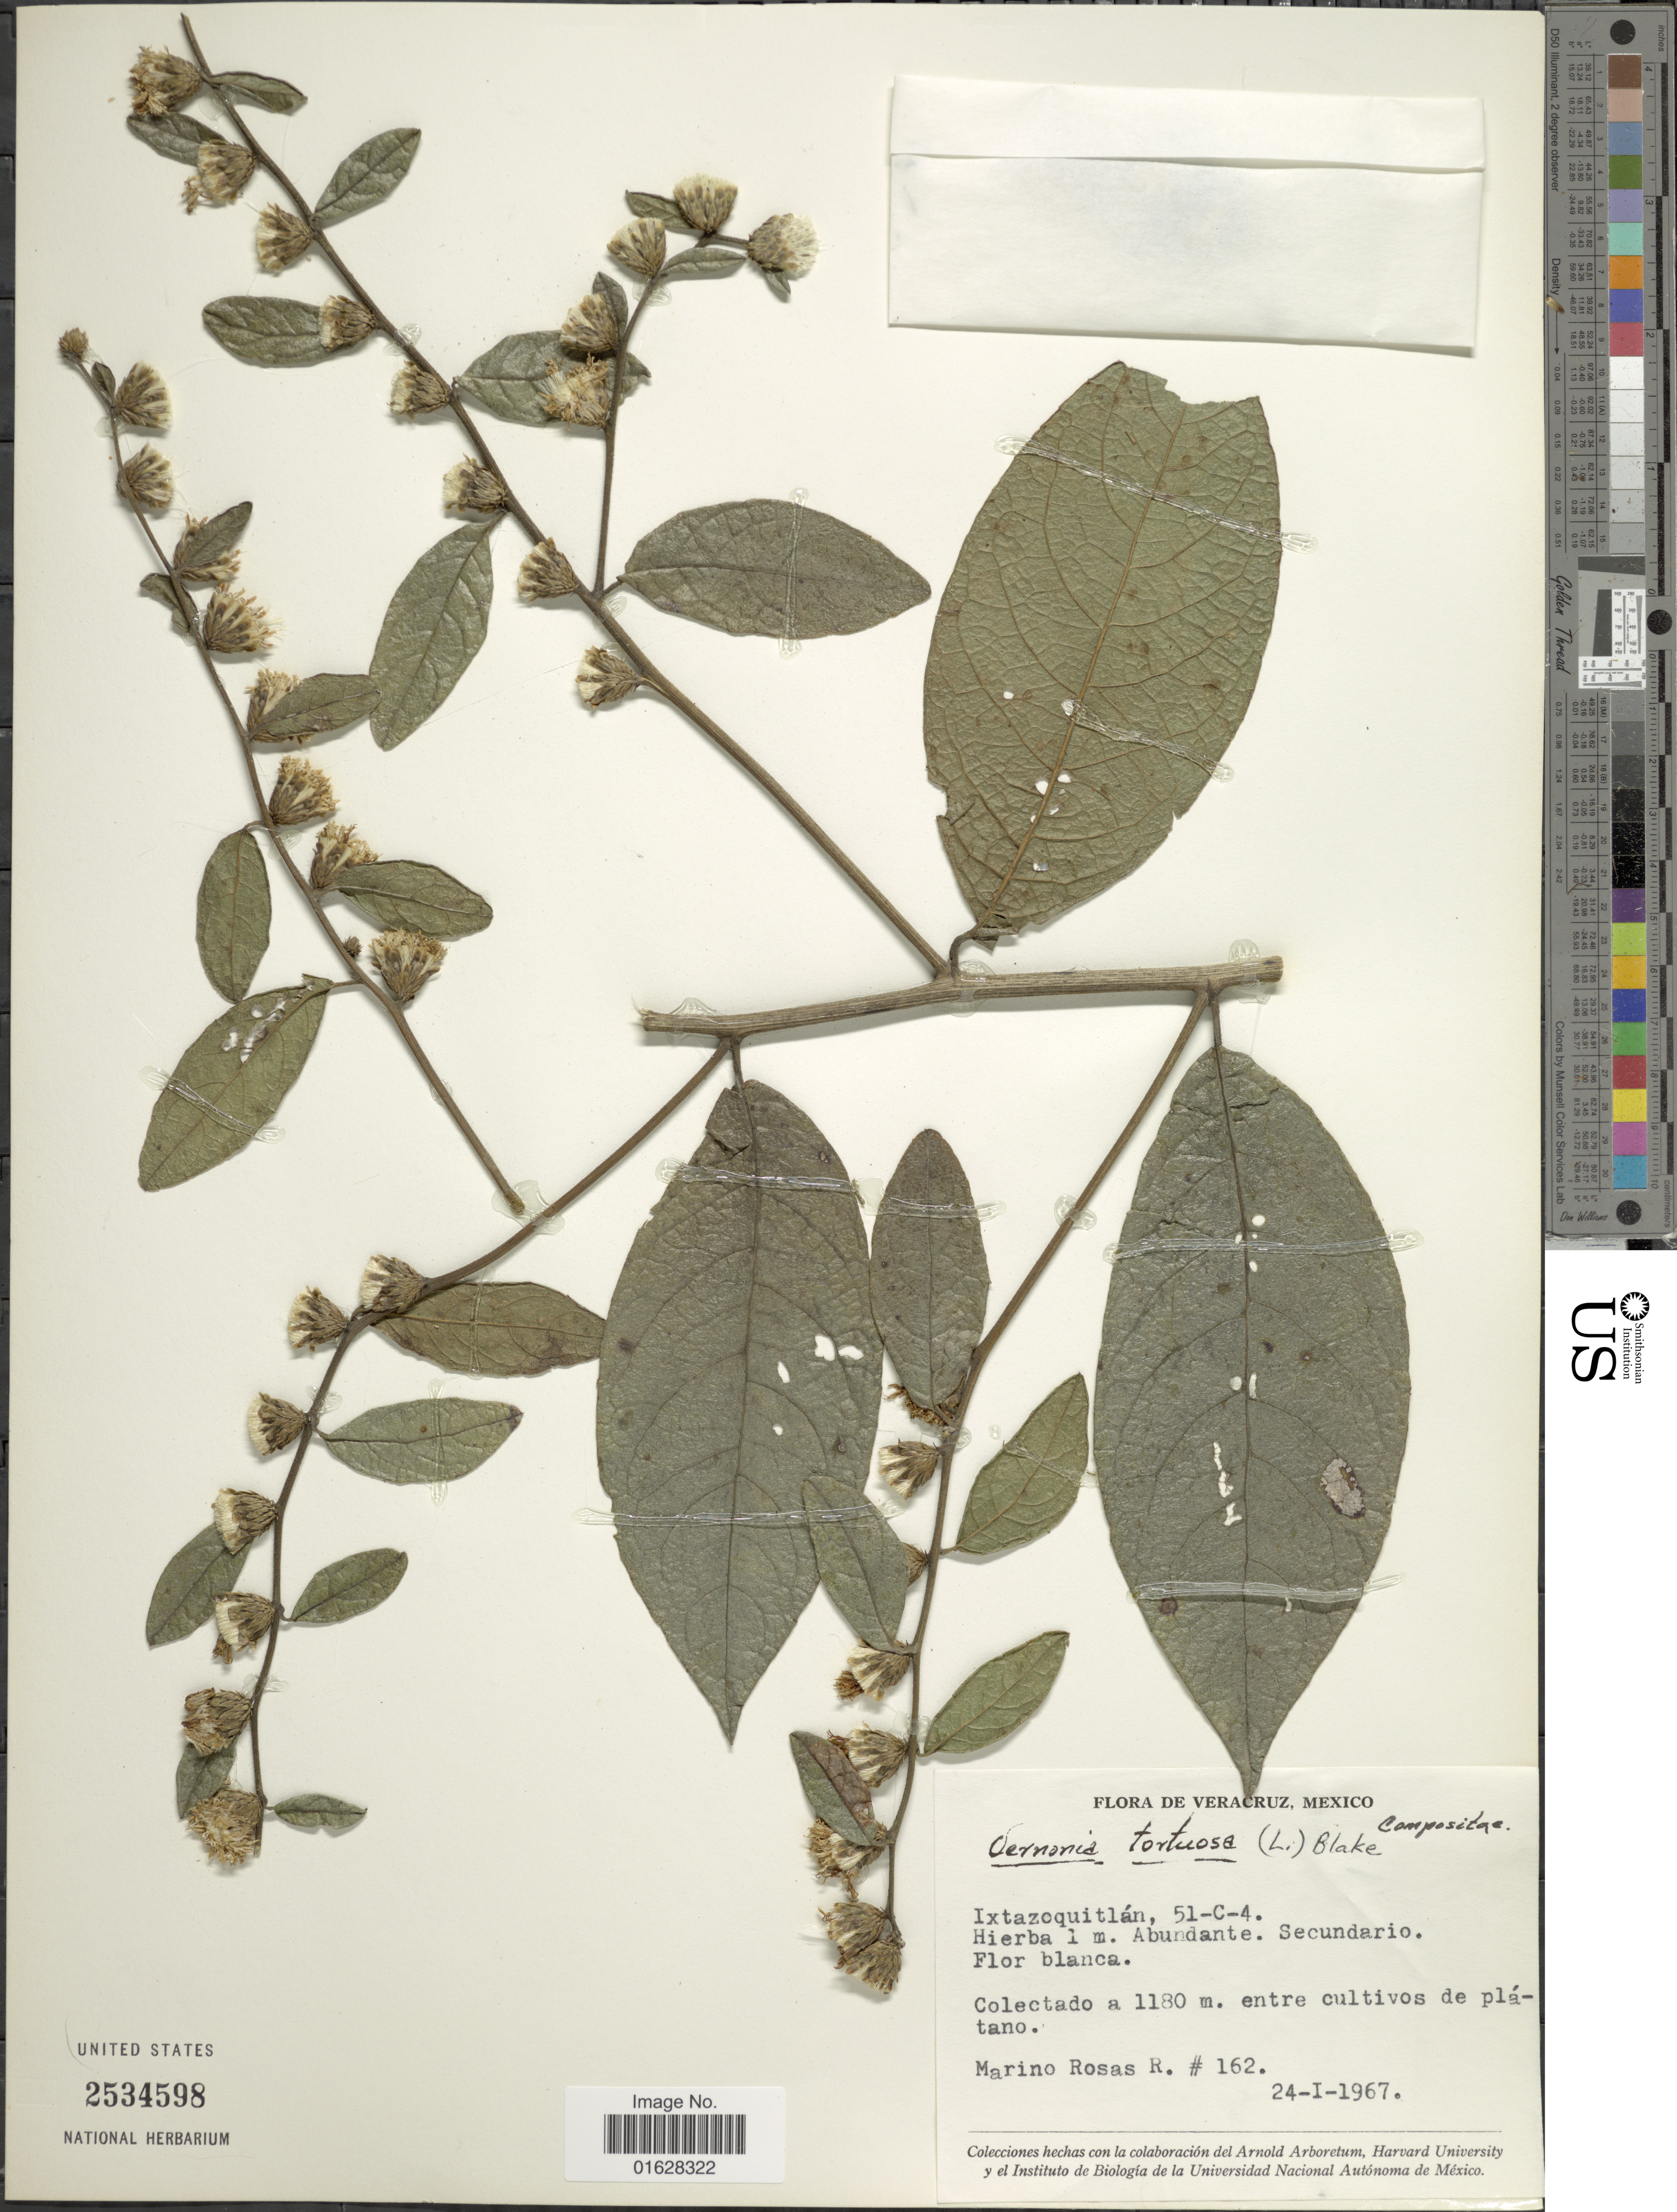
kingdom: Plantae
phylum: Tracheophyta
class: Magnoliopsida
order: Asterales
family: Asteraceae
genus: Lepidaploa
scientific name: Lepidaploa tortuosa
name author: (L.) H. Rob.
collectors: M. Rosas R.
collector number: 162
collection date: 1967-01-24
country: Mexico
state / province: Veracruz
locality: Veracruz, Ixtazoquitlan, 51-C-4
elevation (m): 1180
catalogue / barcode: US 2534598